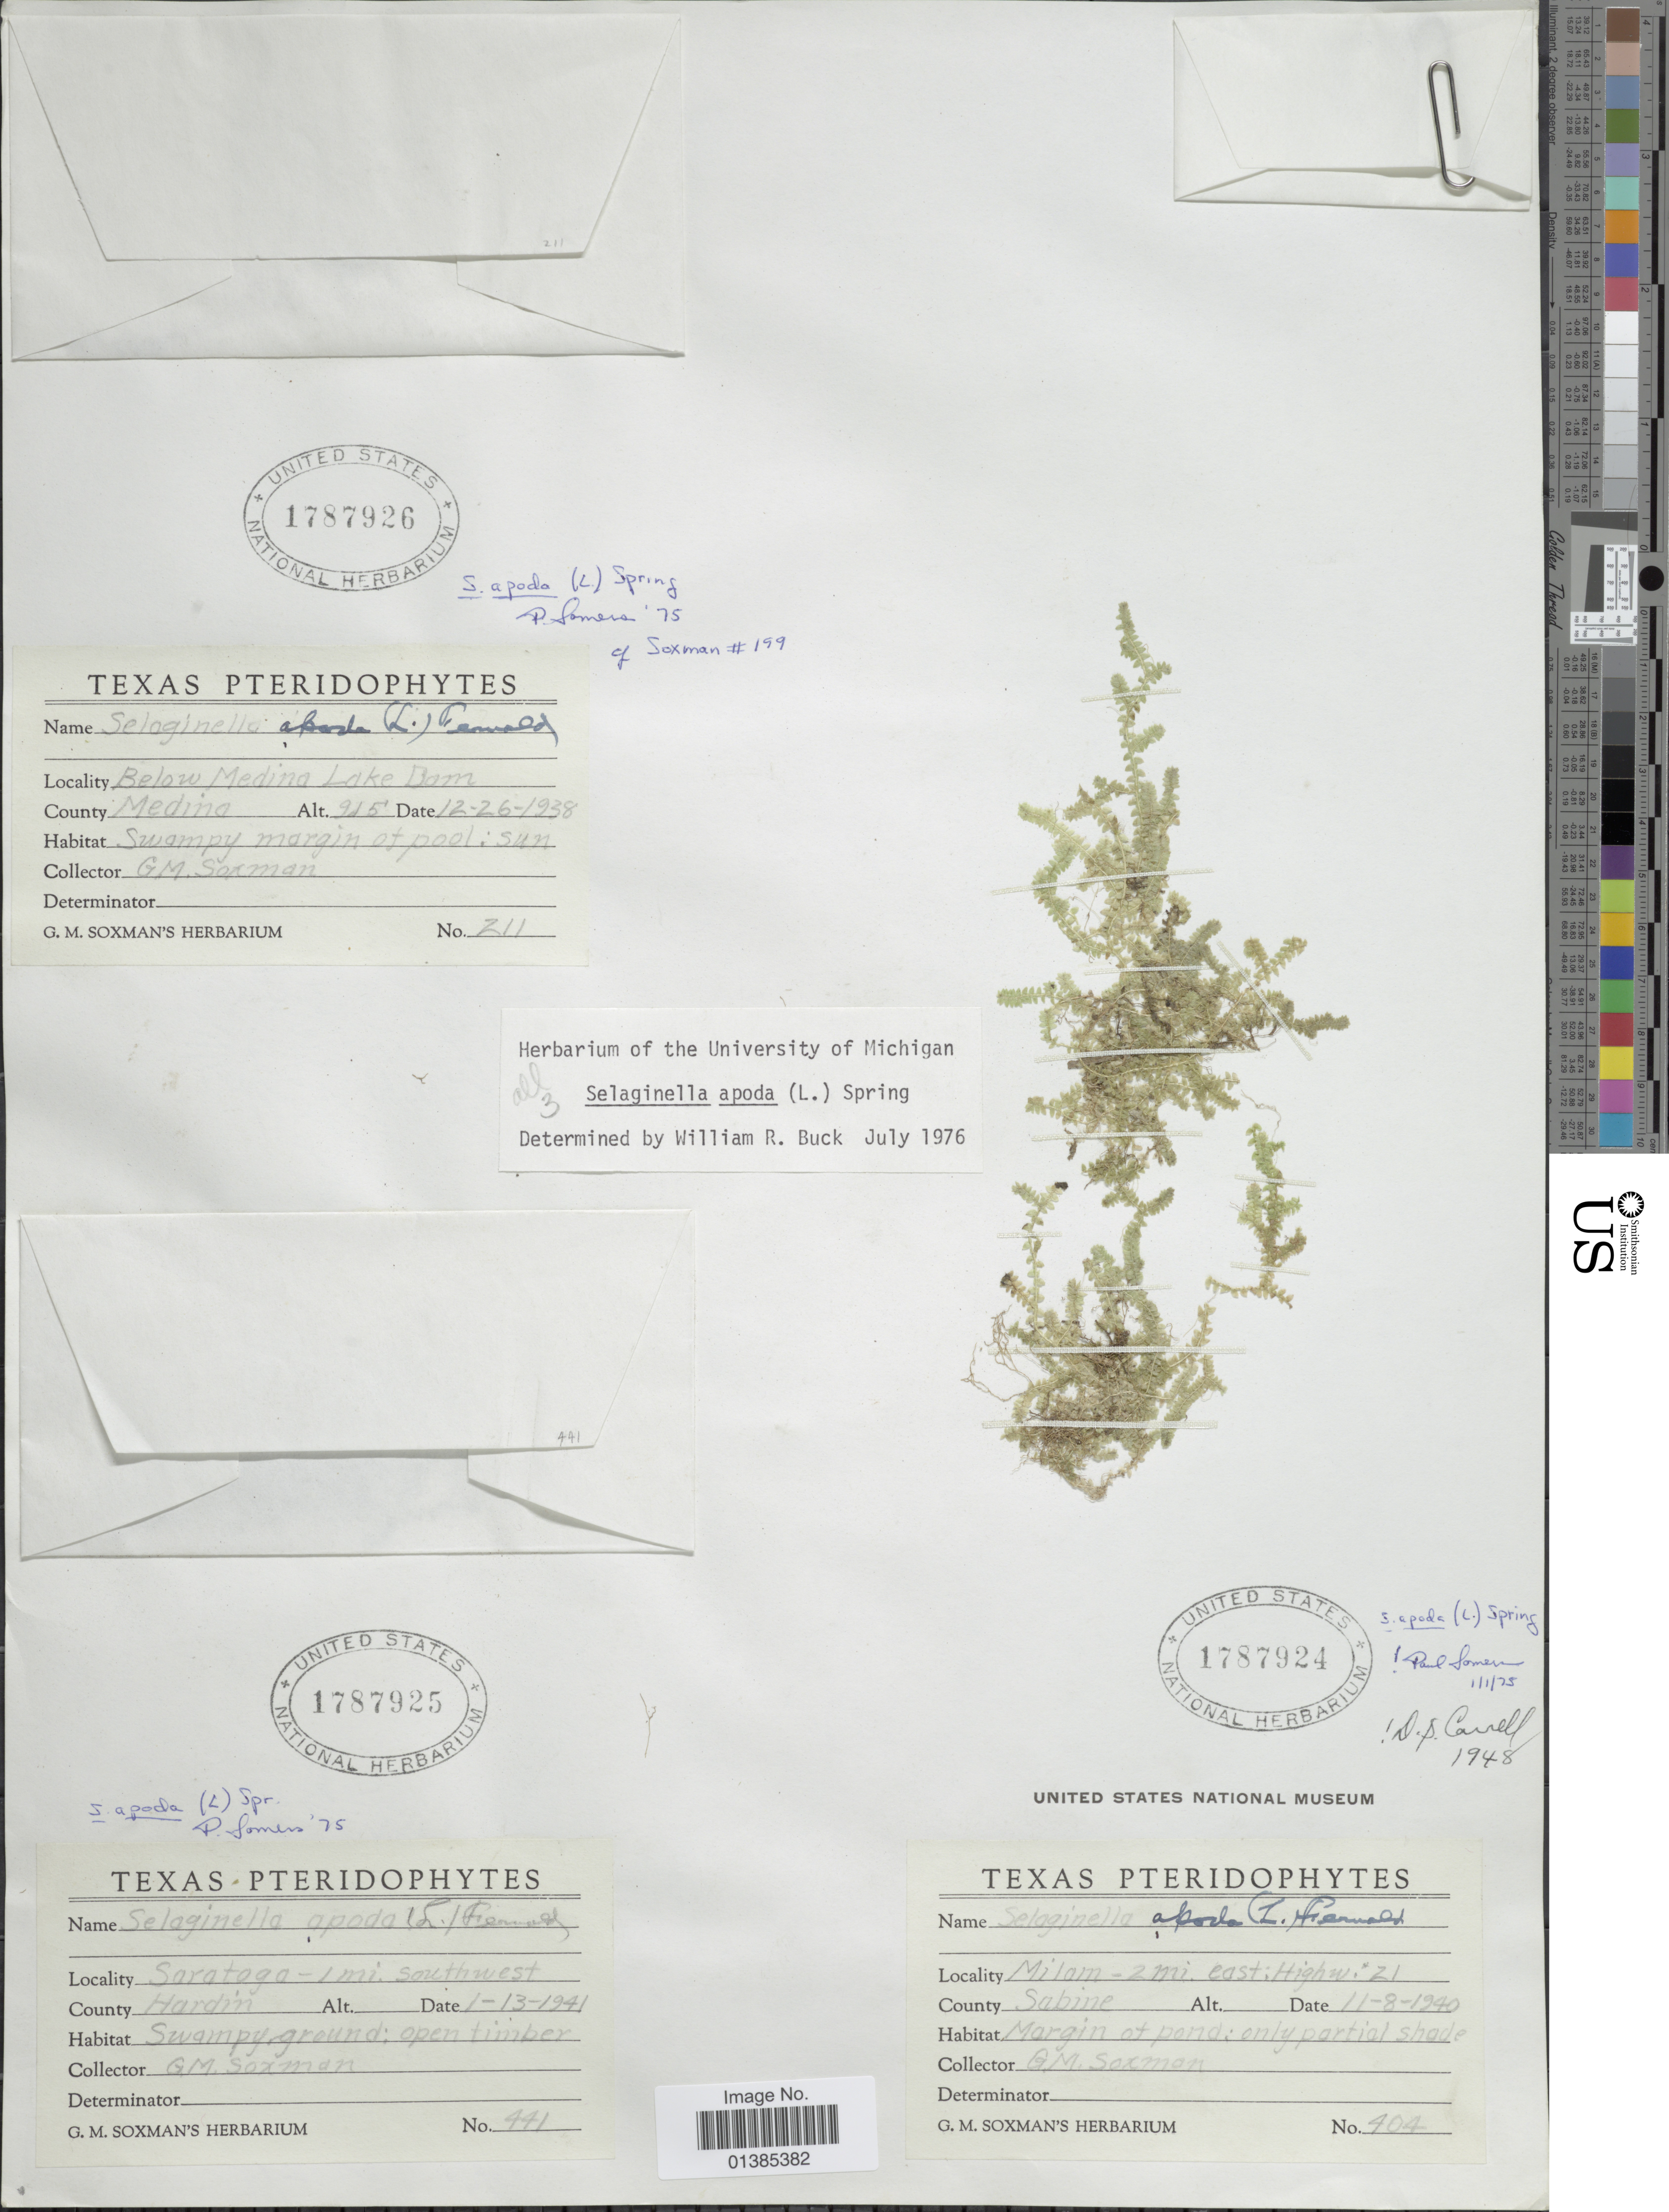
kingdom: Plantae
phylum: Tracheophyta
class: Lycopodiopsida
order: Selaginellales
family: Selaginellaceae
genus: Selaginella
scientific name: Selaginella apus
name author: Spring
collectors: G. Soxman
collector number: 211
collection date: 1938-12-26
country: United States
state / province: Texas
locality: Below Medina Lake Bam. County Medina.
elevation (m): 2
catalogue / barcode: US 1787926-3